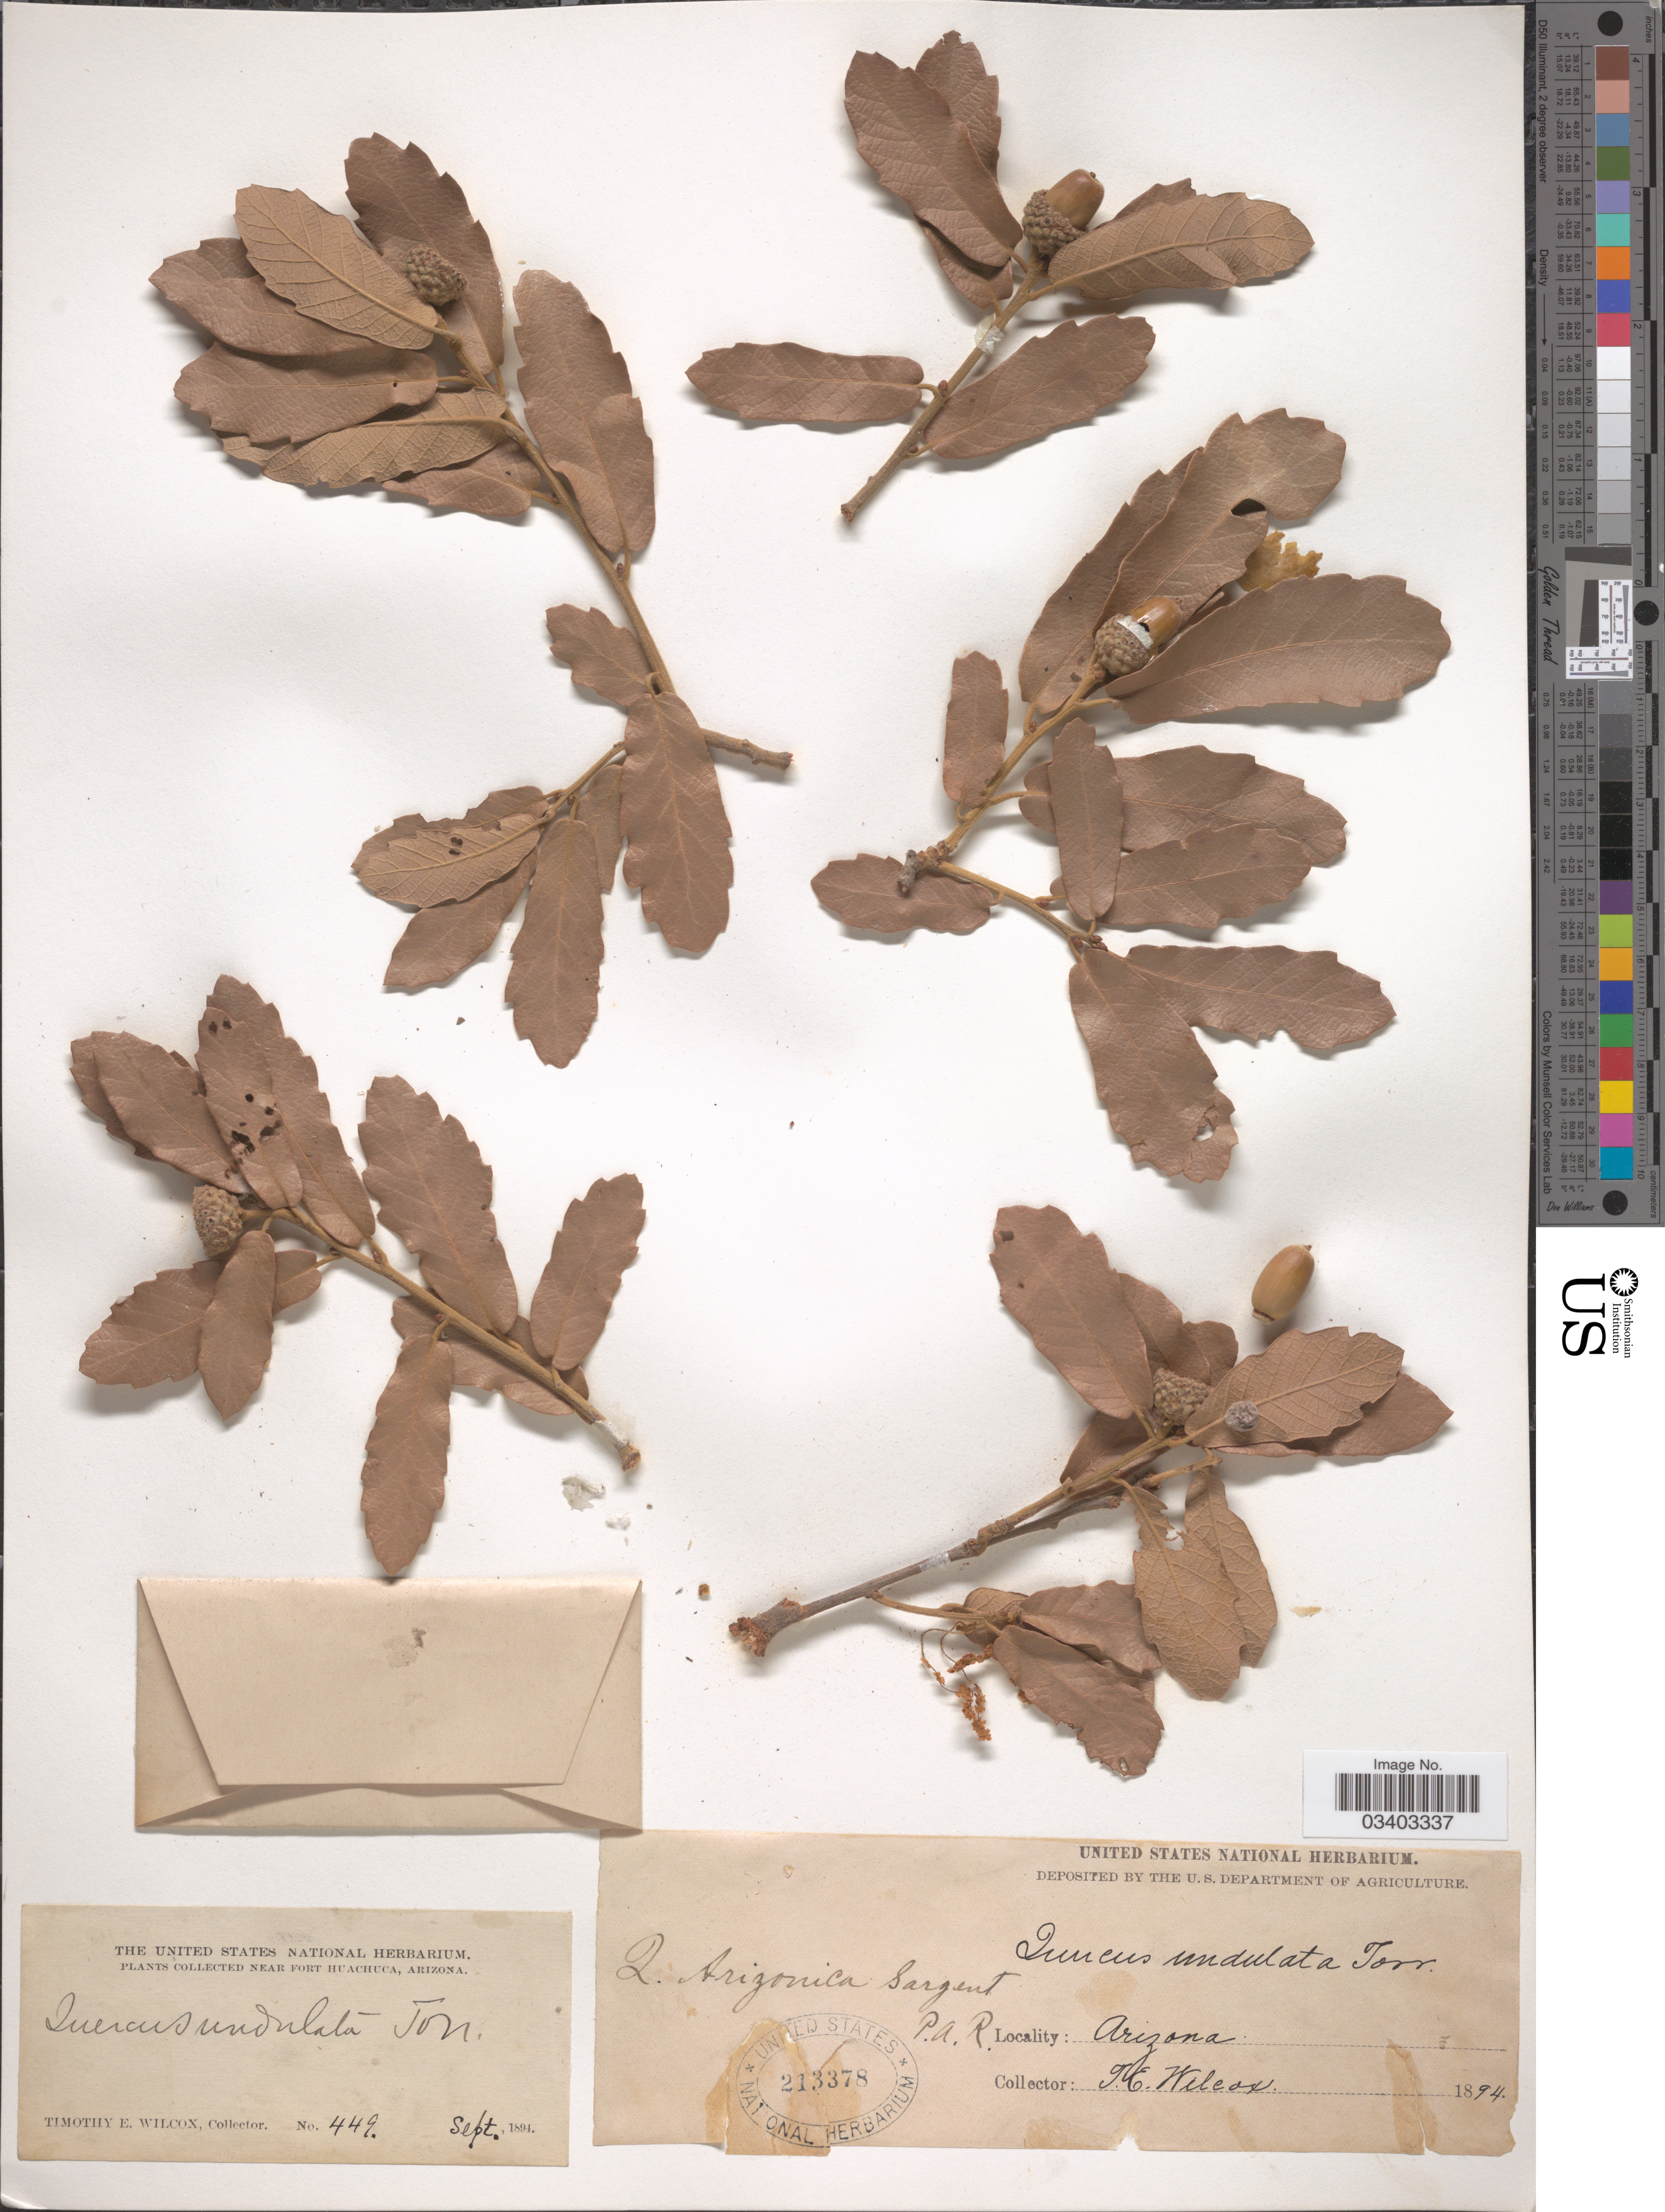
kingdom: Plantae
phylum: Tracheophyta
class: Magnoliopsida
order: Fagales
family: Fagaceae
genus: Quercus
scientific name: Quercus arizonica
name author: Sarg.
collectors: T. E. Wilcox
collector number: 449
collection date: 1894-09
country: United States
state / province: Arizona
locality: Near Fort Huachuca.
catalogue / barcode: US 213378